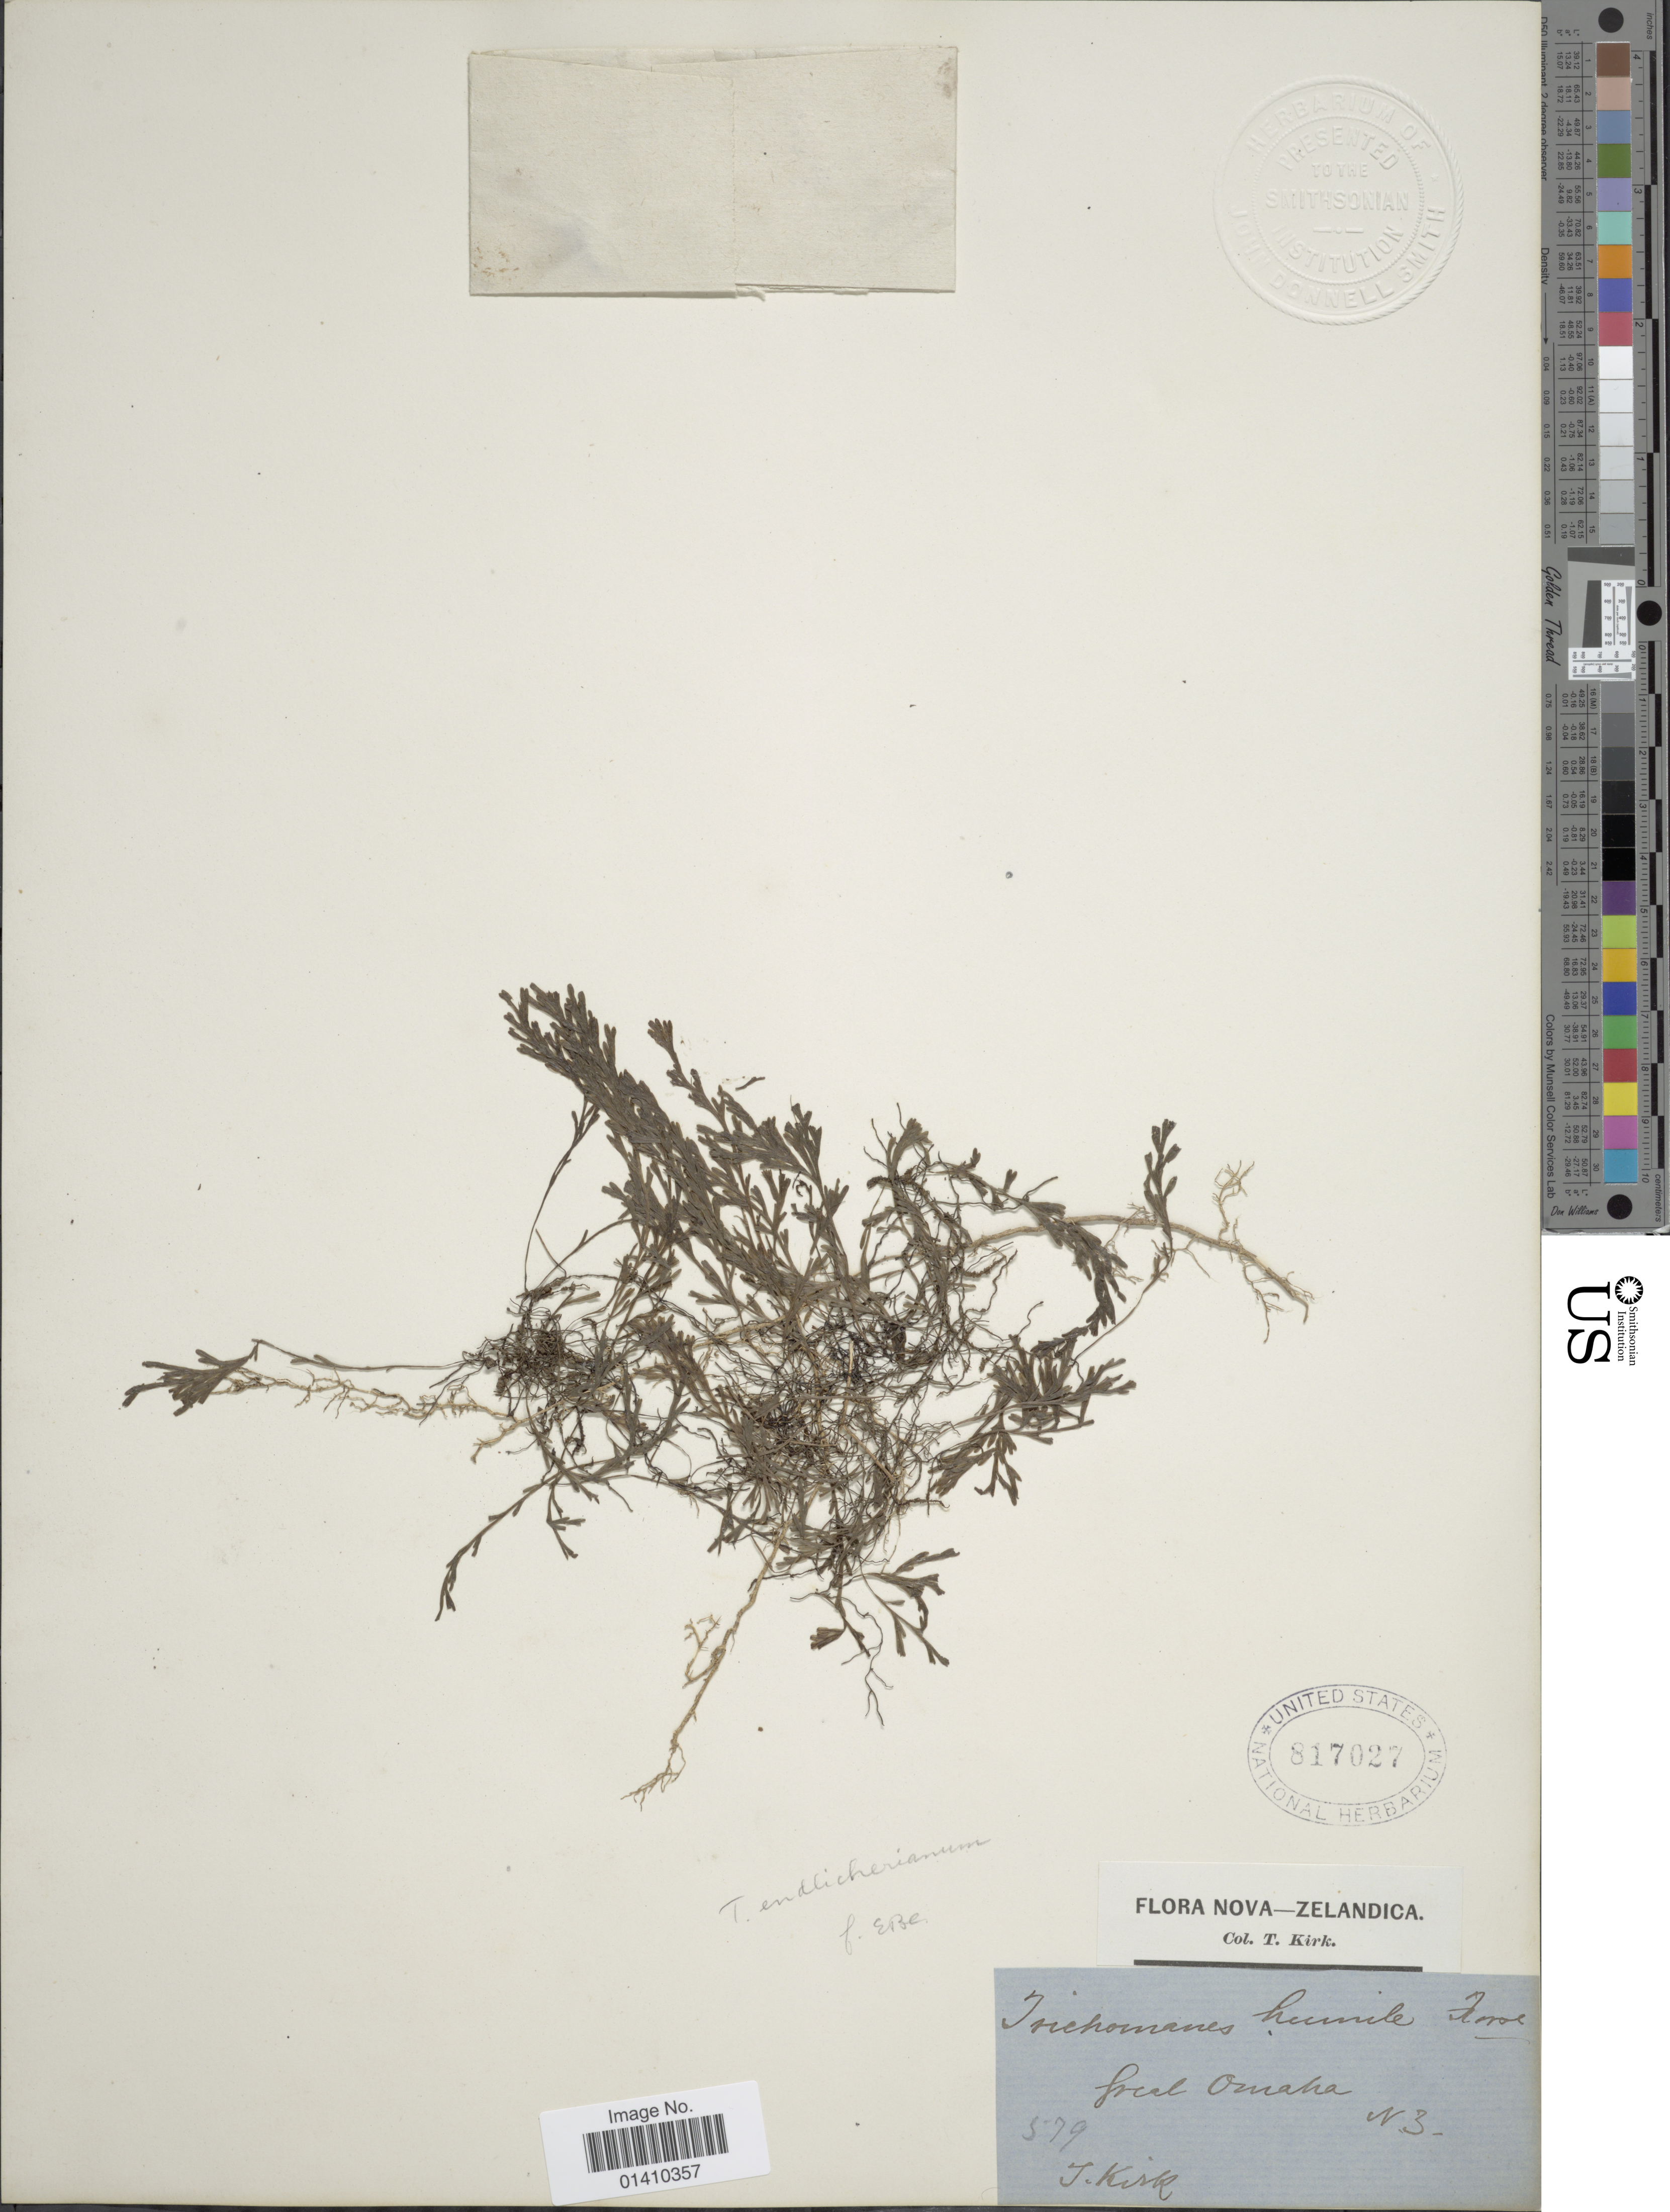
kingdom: Plantae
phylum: Tracheophyta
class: Polypodiopsida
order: Hymenophyllales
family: Hymenophyllaceae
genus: Polyphlebium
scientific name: Polyphlebium endlicherianum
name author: (C. Presl) Ebihara & K. Iwats.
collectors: T. Kirk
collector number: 579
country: New Zealand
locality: local Omaha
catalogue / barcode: US 817027